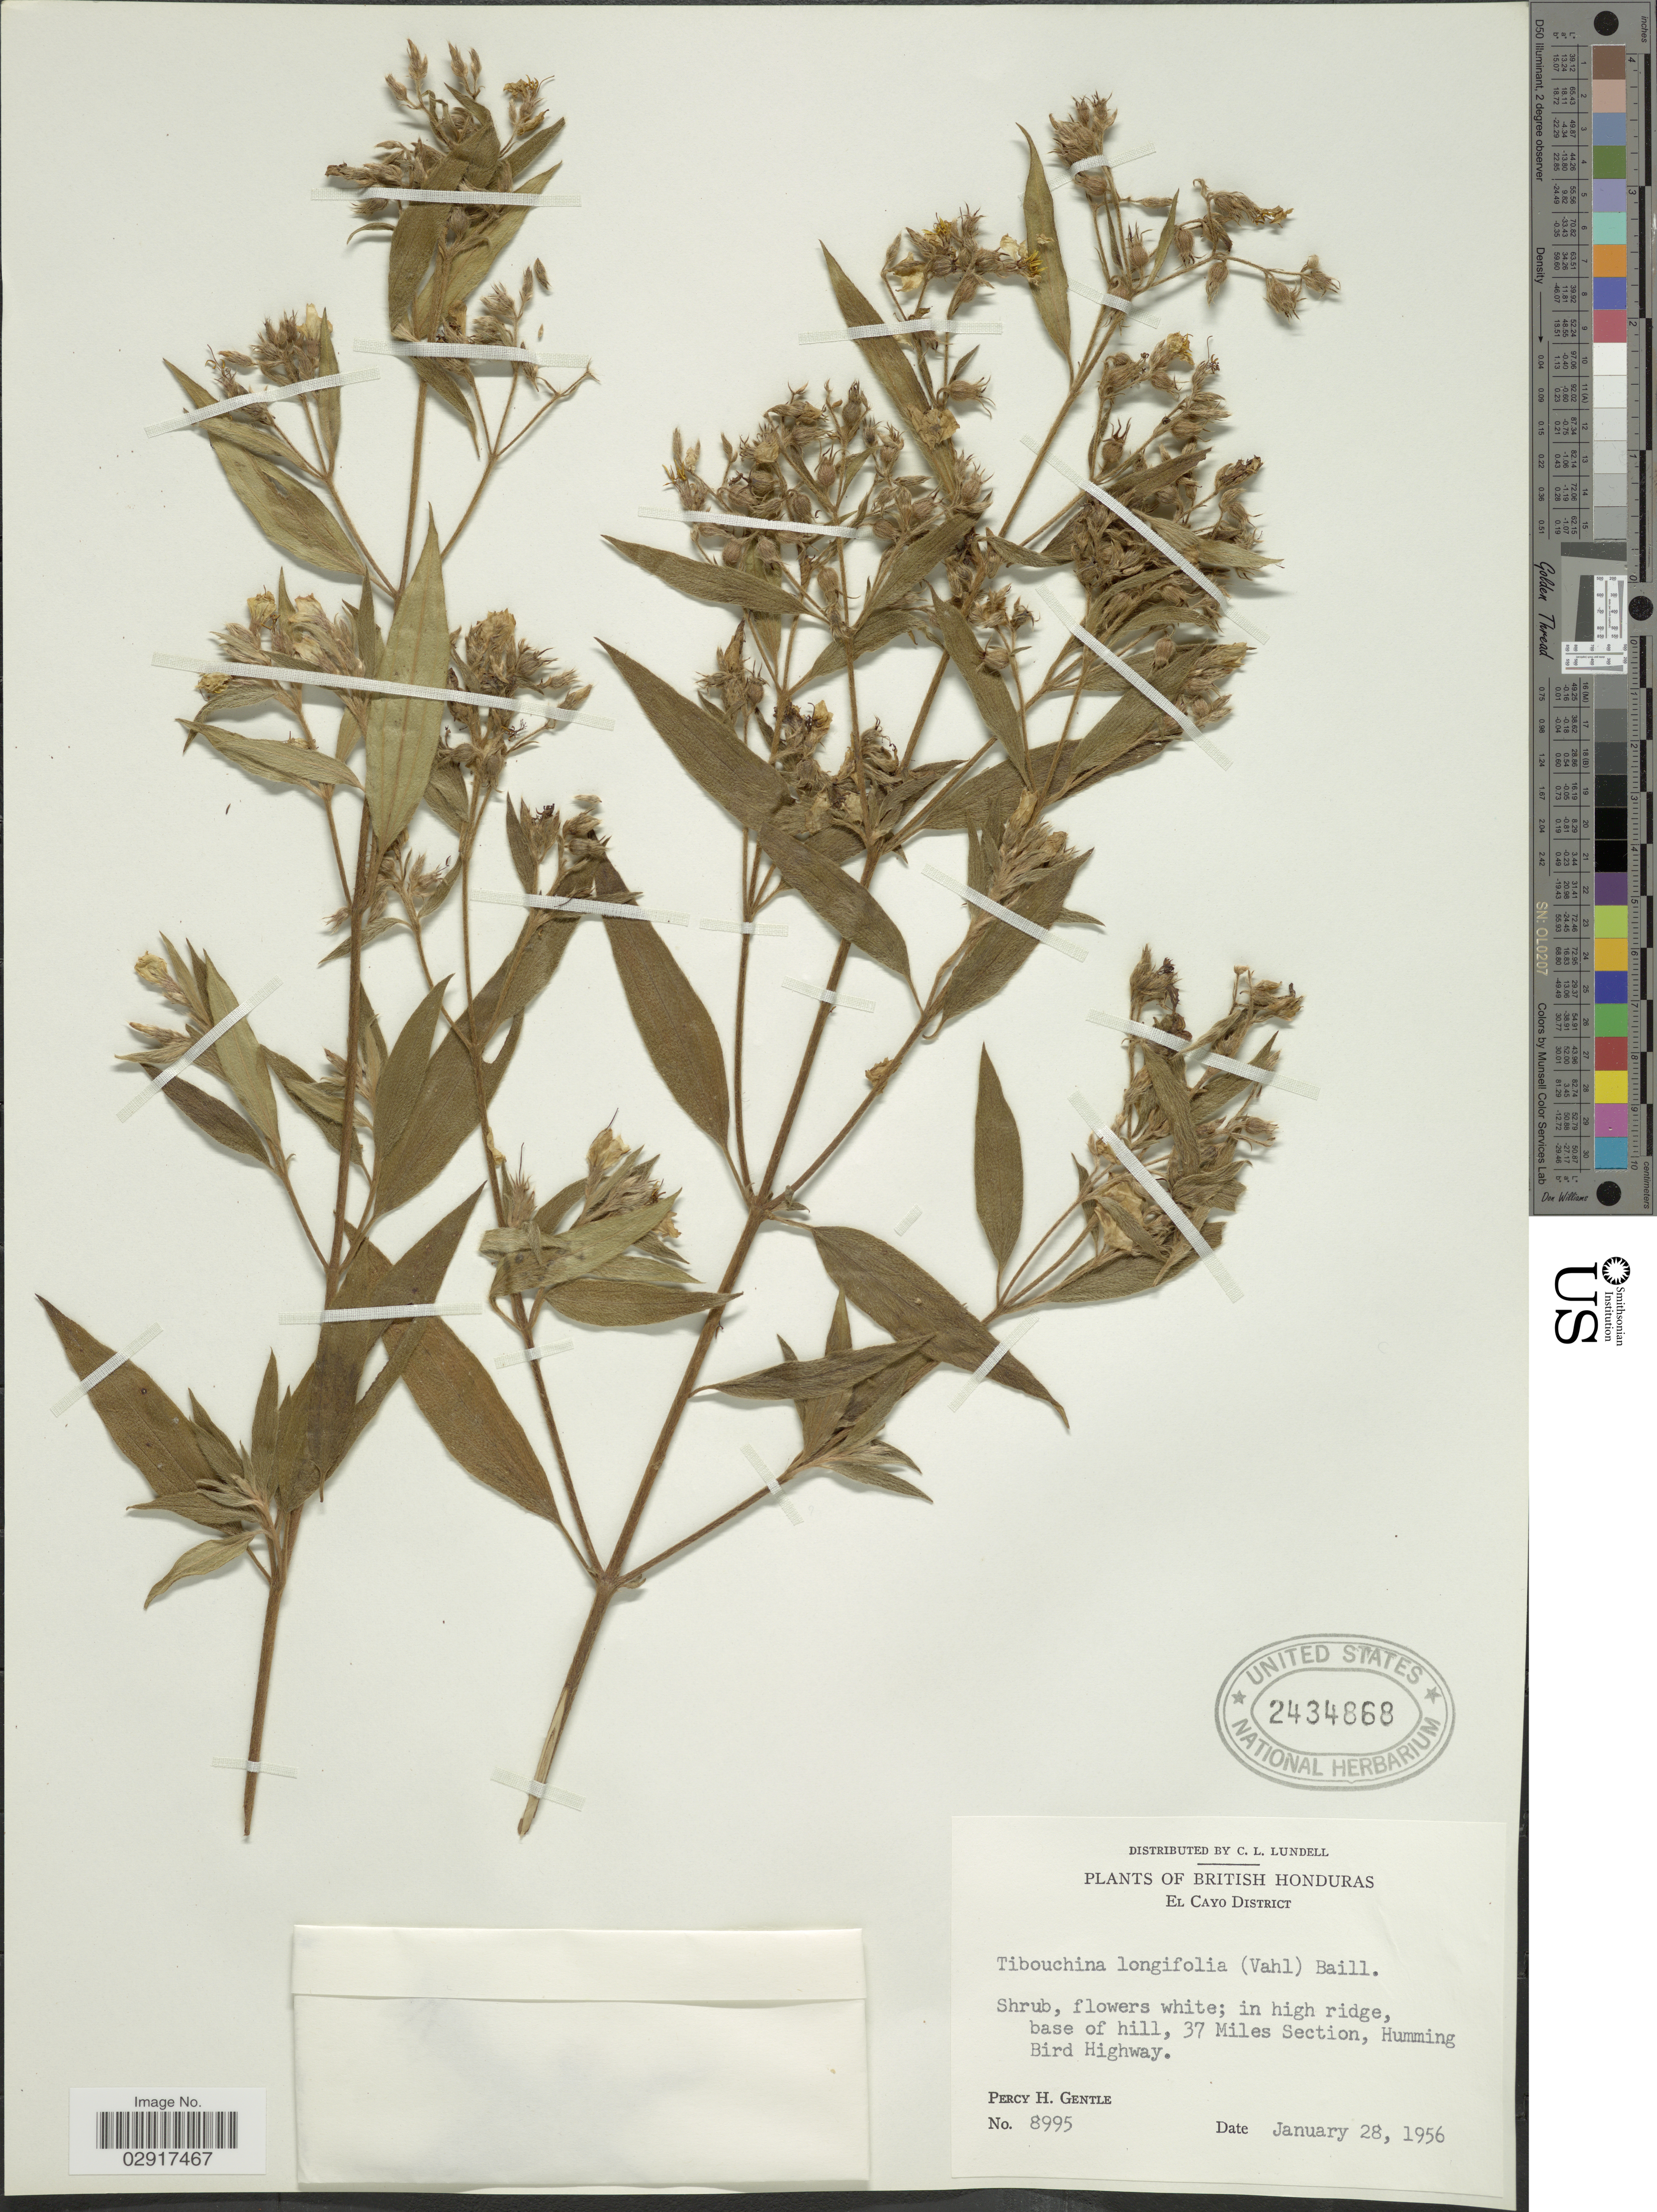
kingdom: Plantae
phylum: Tracheophyta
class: Magnoliopsida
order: Myrtales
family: Melastomataceae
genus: Chaetogastra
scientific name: Chaetogastra longifolia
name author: (Vahl) DC.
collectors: P. H. Gentle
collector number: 8995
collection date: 1956-01-28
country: Belize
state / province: Cayo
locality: British Honduras. El Cayo District. In high ridge, base of hill, 37 miles Section, Humming Bird Highway.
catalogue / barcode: US 2434868